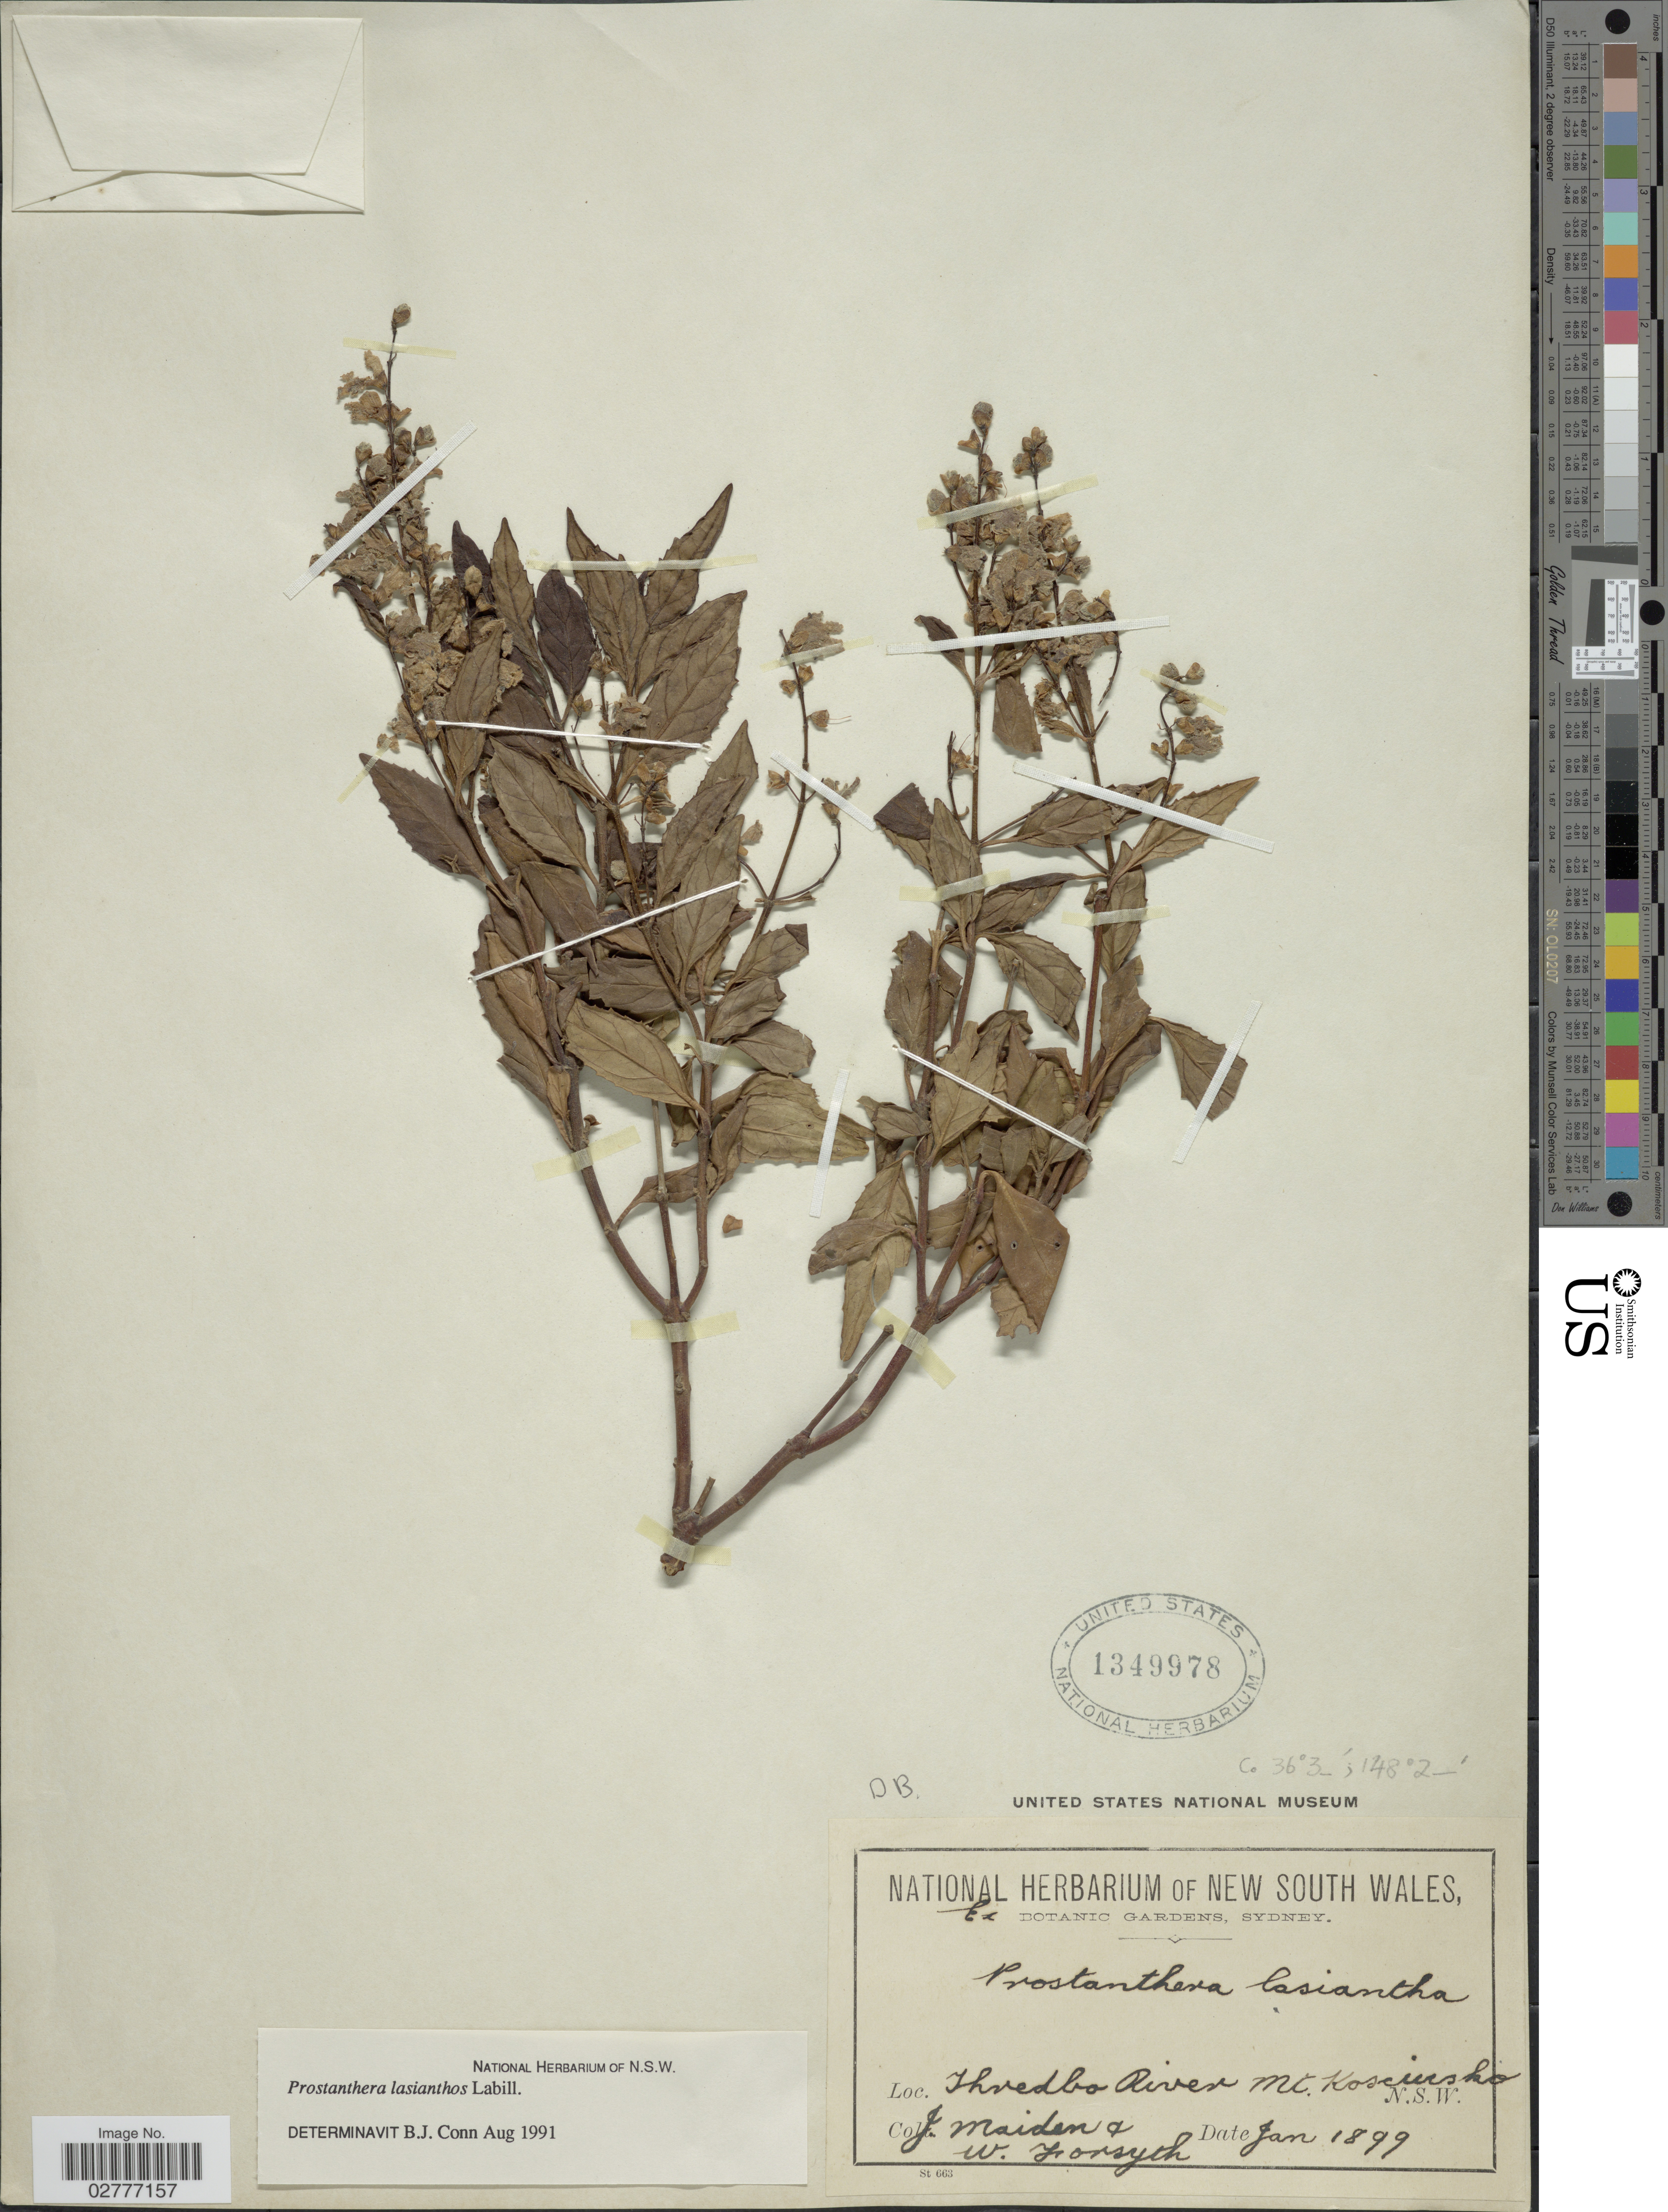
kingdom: Plantae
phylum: Tracheophyta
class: Magnoliopsida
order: Lamiales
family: Lamiaceae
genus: Prostanthera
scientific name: Prostanthera lasianthos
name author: Labill.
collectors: J. Maiden & W. Forsyth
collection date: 1899-01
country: Australia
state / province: New South Wales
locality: Thredbo River, Mt. Kosciusko. N.S.W.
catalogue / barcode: US 1349978